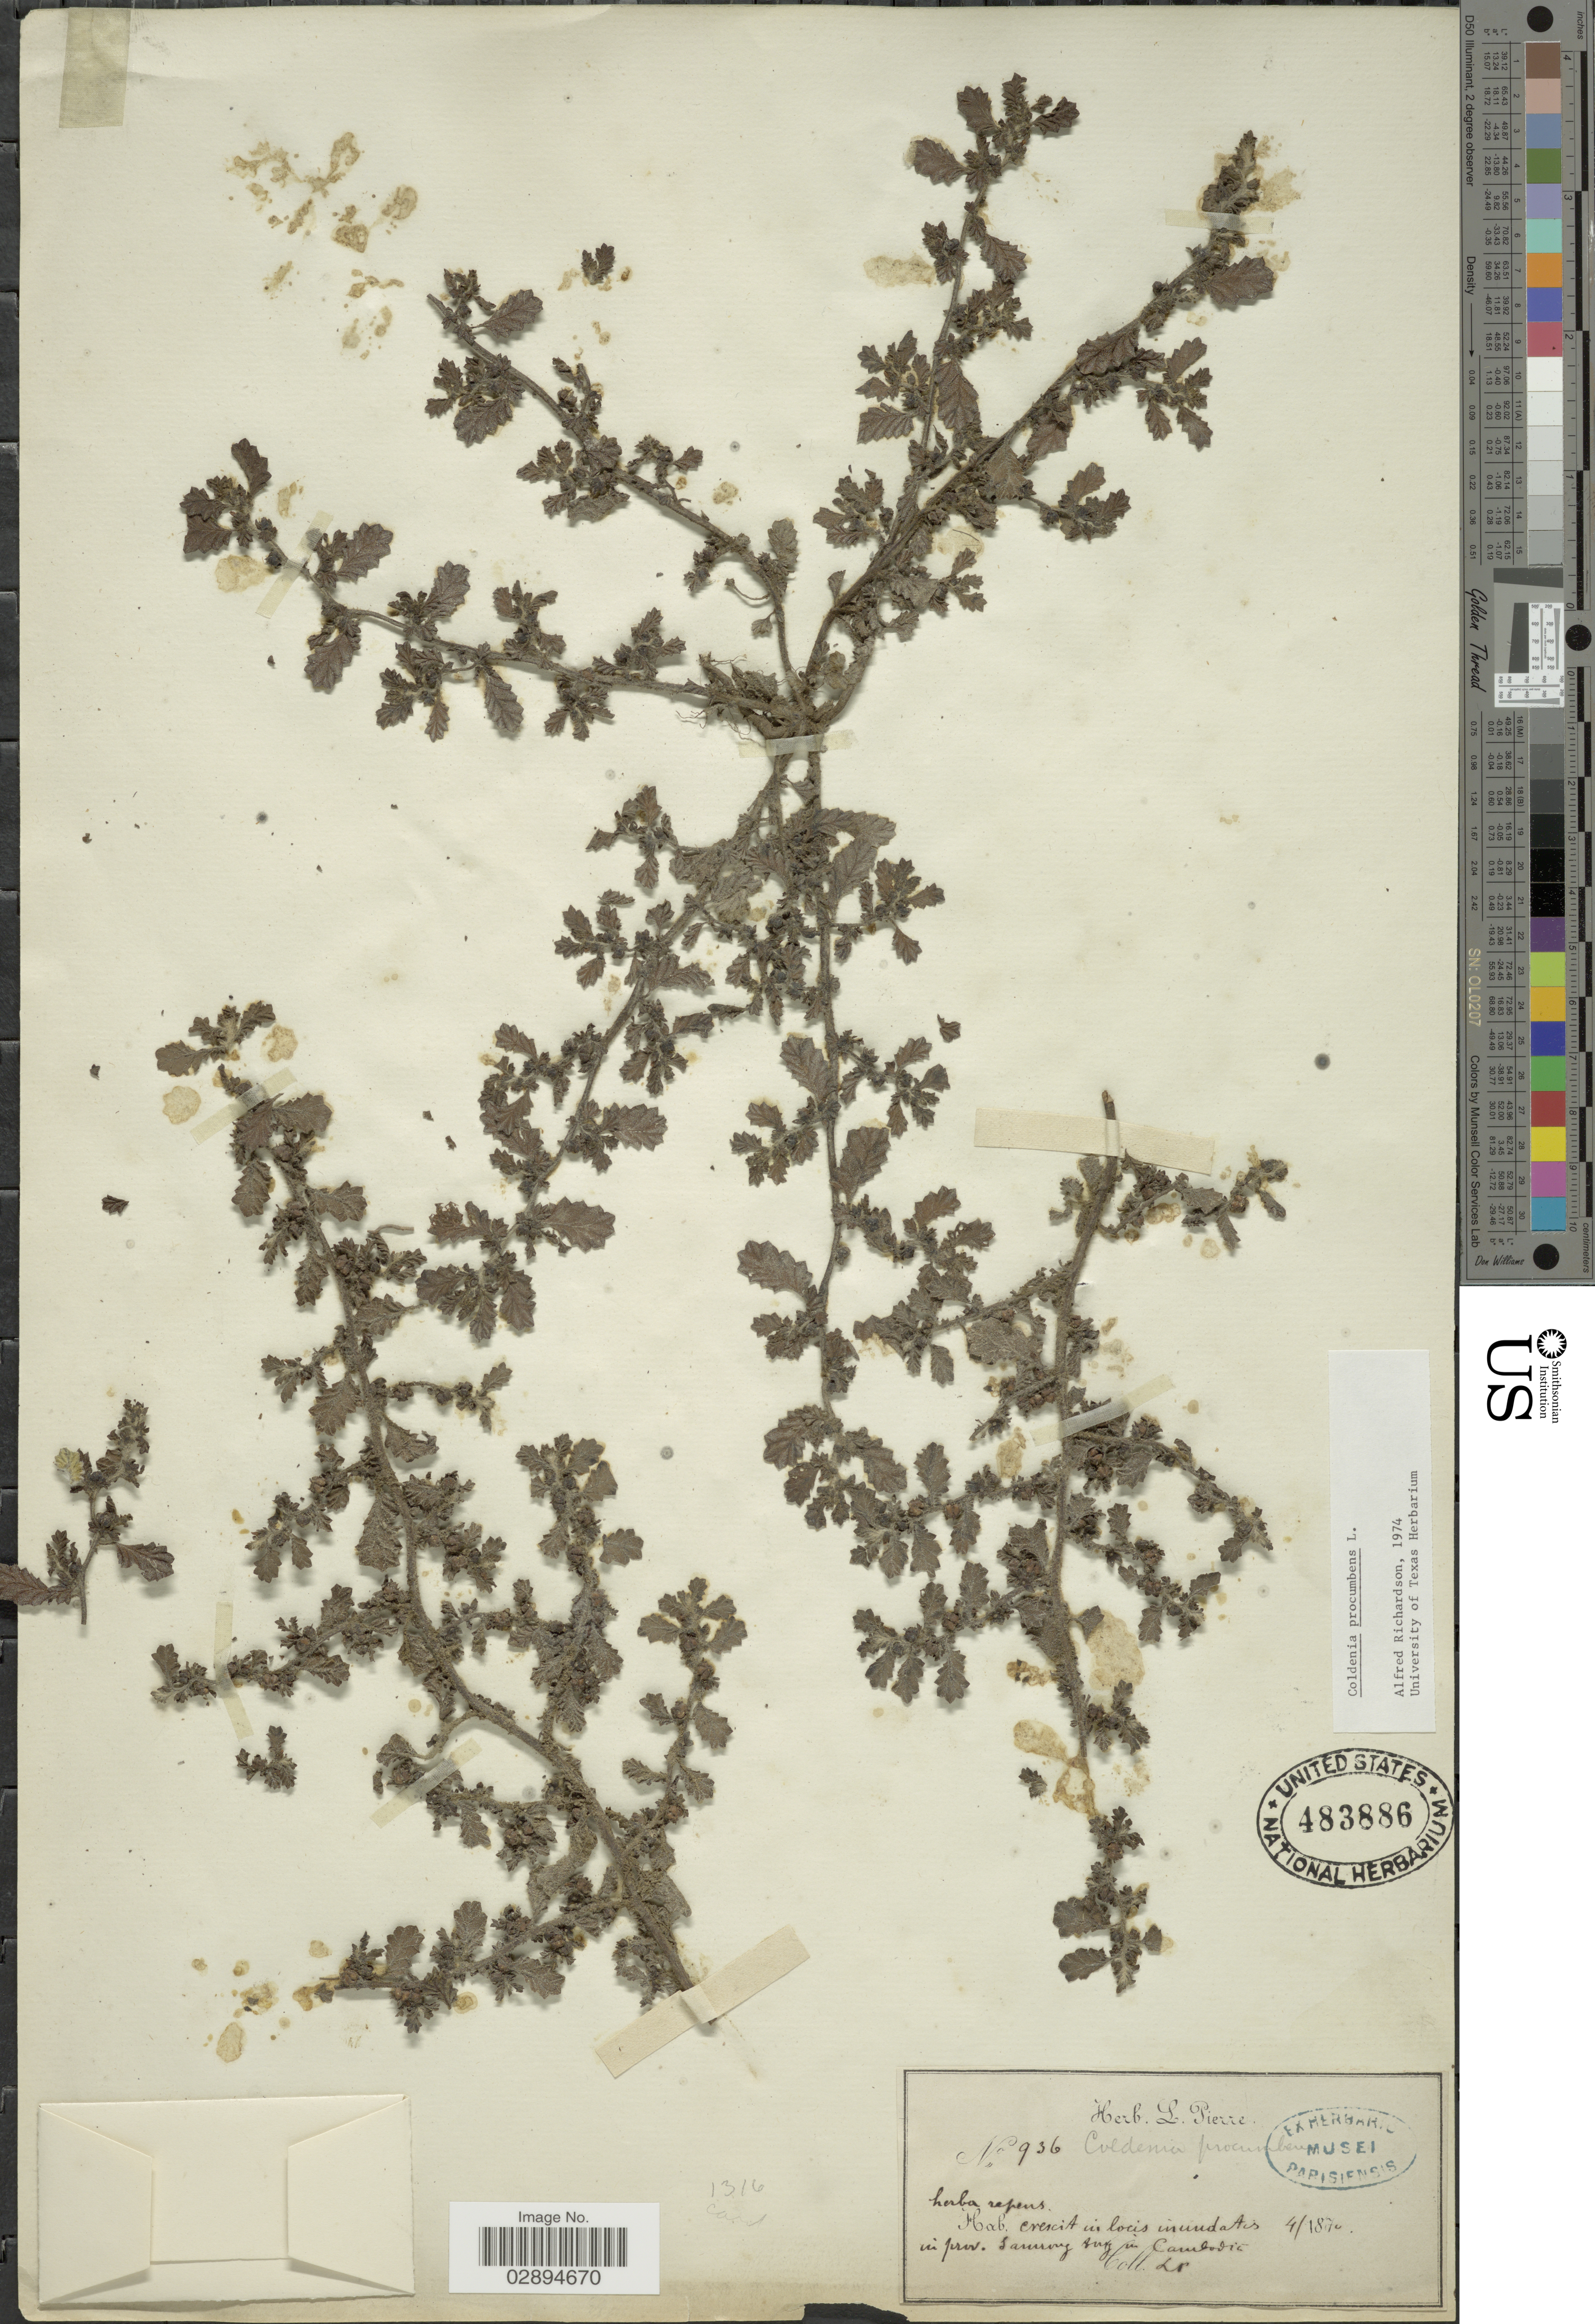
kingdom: Plantae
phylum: Tracheophyta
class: Magnoliopsida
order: Boraginales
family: Coldeniaceae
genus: Coldenia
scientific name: Coldenia procumbens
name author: L.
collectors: L. Pierre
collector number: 936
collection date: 1870-04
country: Cambodia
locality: Crescit in locis inundatis, prov. Samrong Tong [growing in inundated places, Samraong Tong province]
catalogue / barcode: US 483886